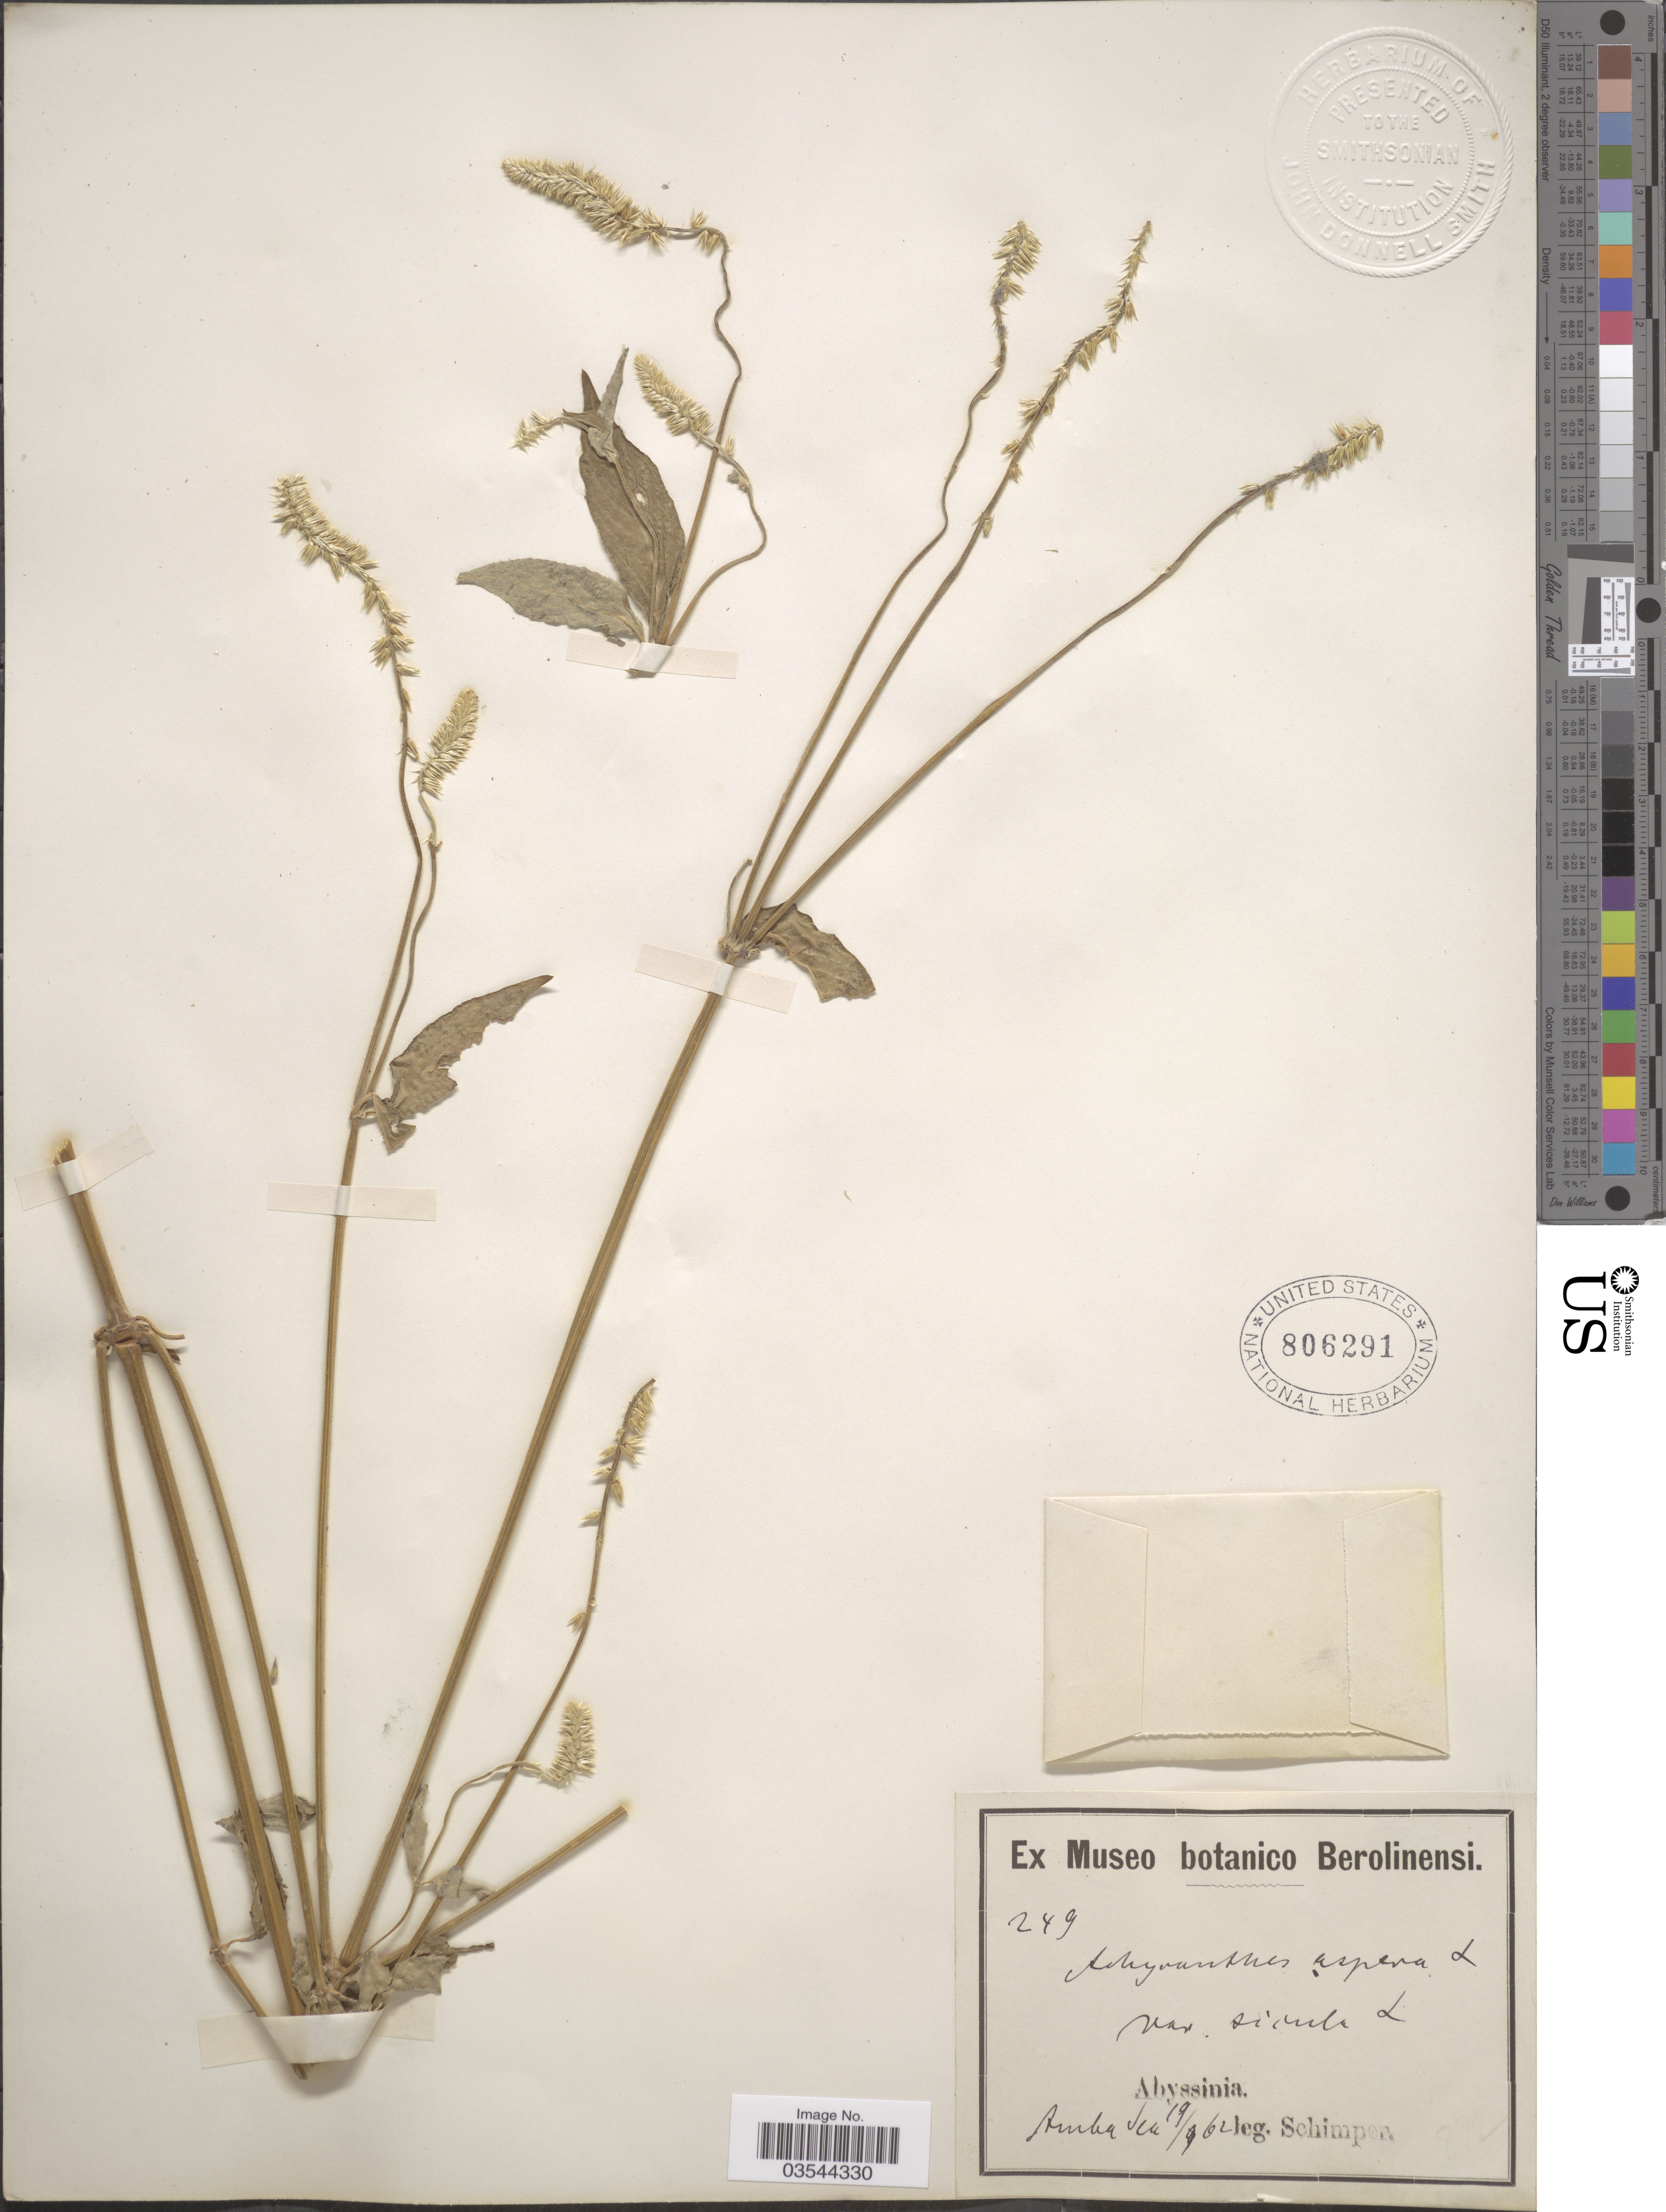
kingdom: Plantae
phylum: Tracheophyta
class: Magnoliopsida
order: Caryophyllales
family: Amaranthaceae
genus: Achyranthes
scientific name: Achyranthes aspera var. sicula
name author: L.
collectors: -. Schimper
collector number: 249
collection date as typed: Transcribed d/m/y: 29/9/62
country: Ethiopia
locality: Abyssinia. Amba Jea [interpreted].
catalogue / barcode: US 806291